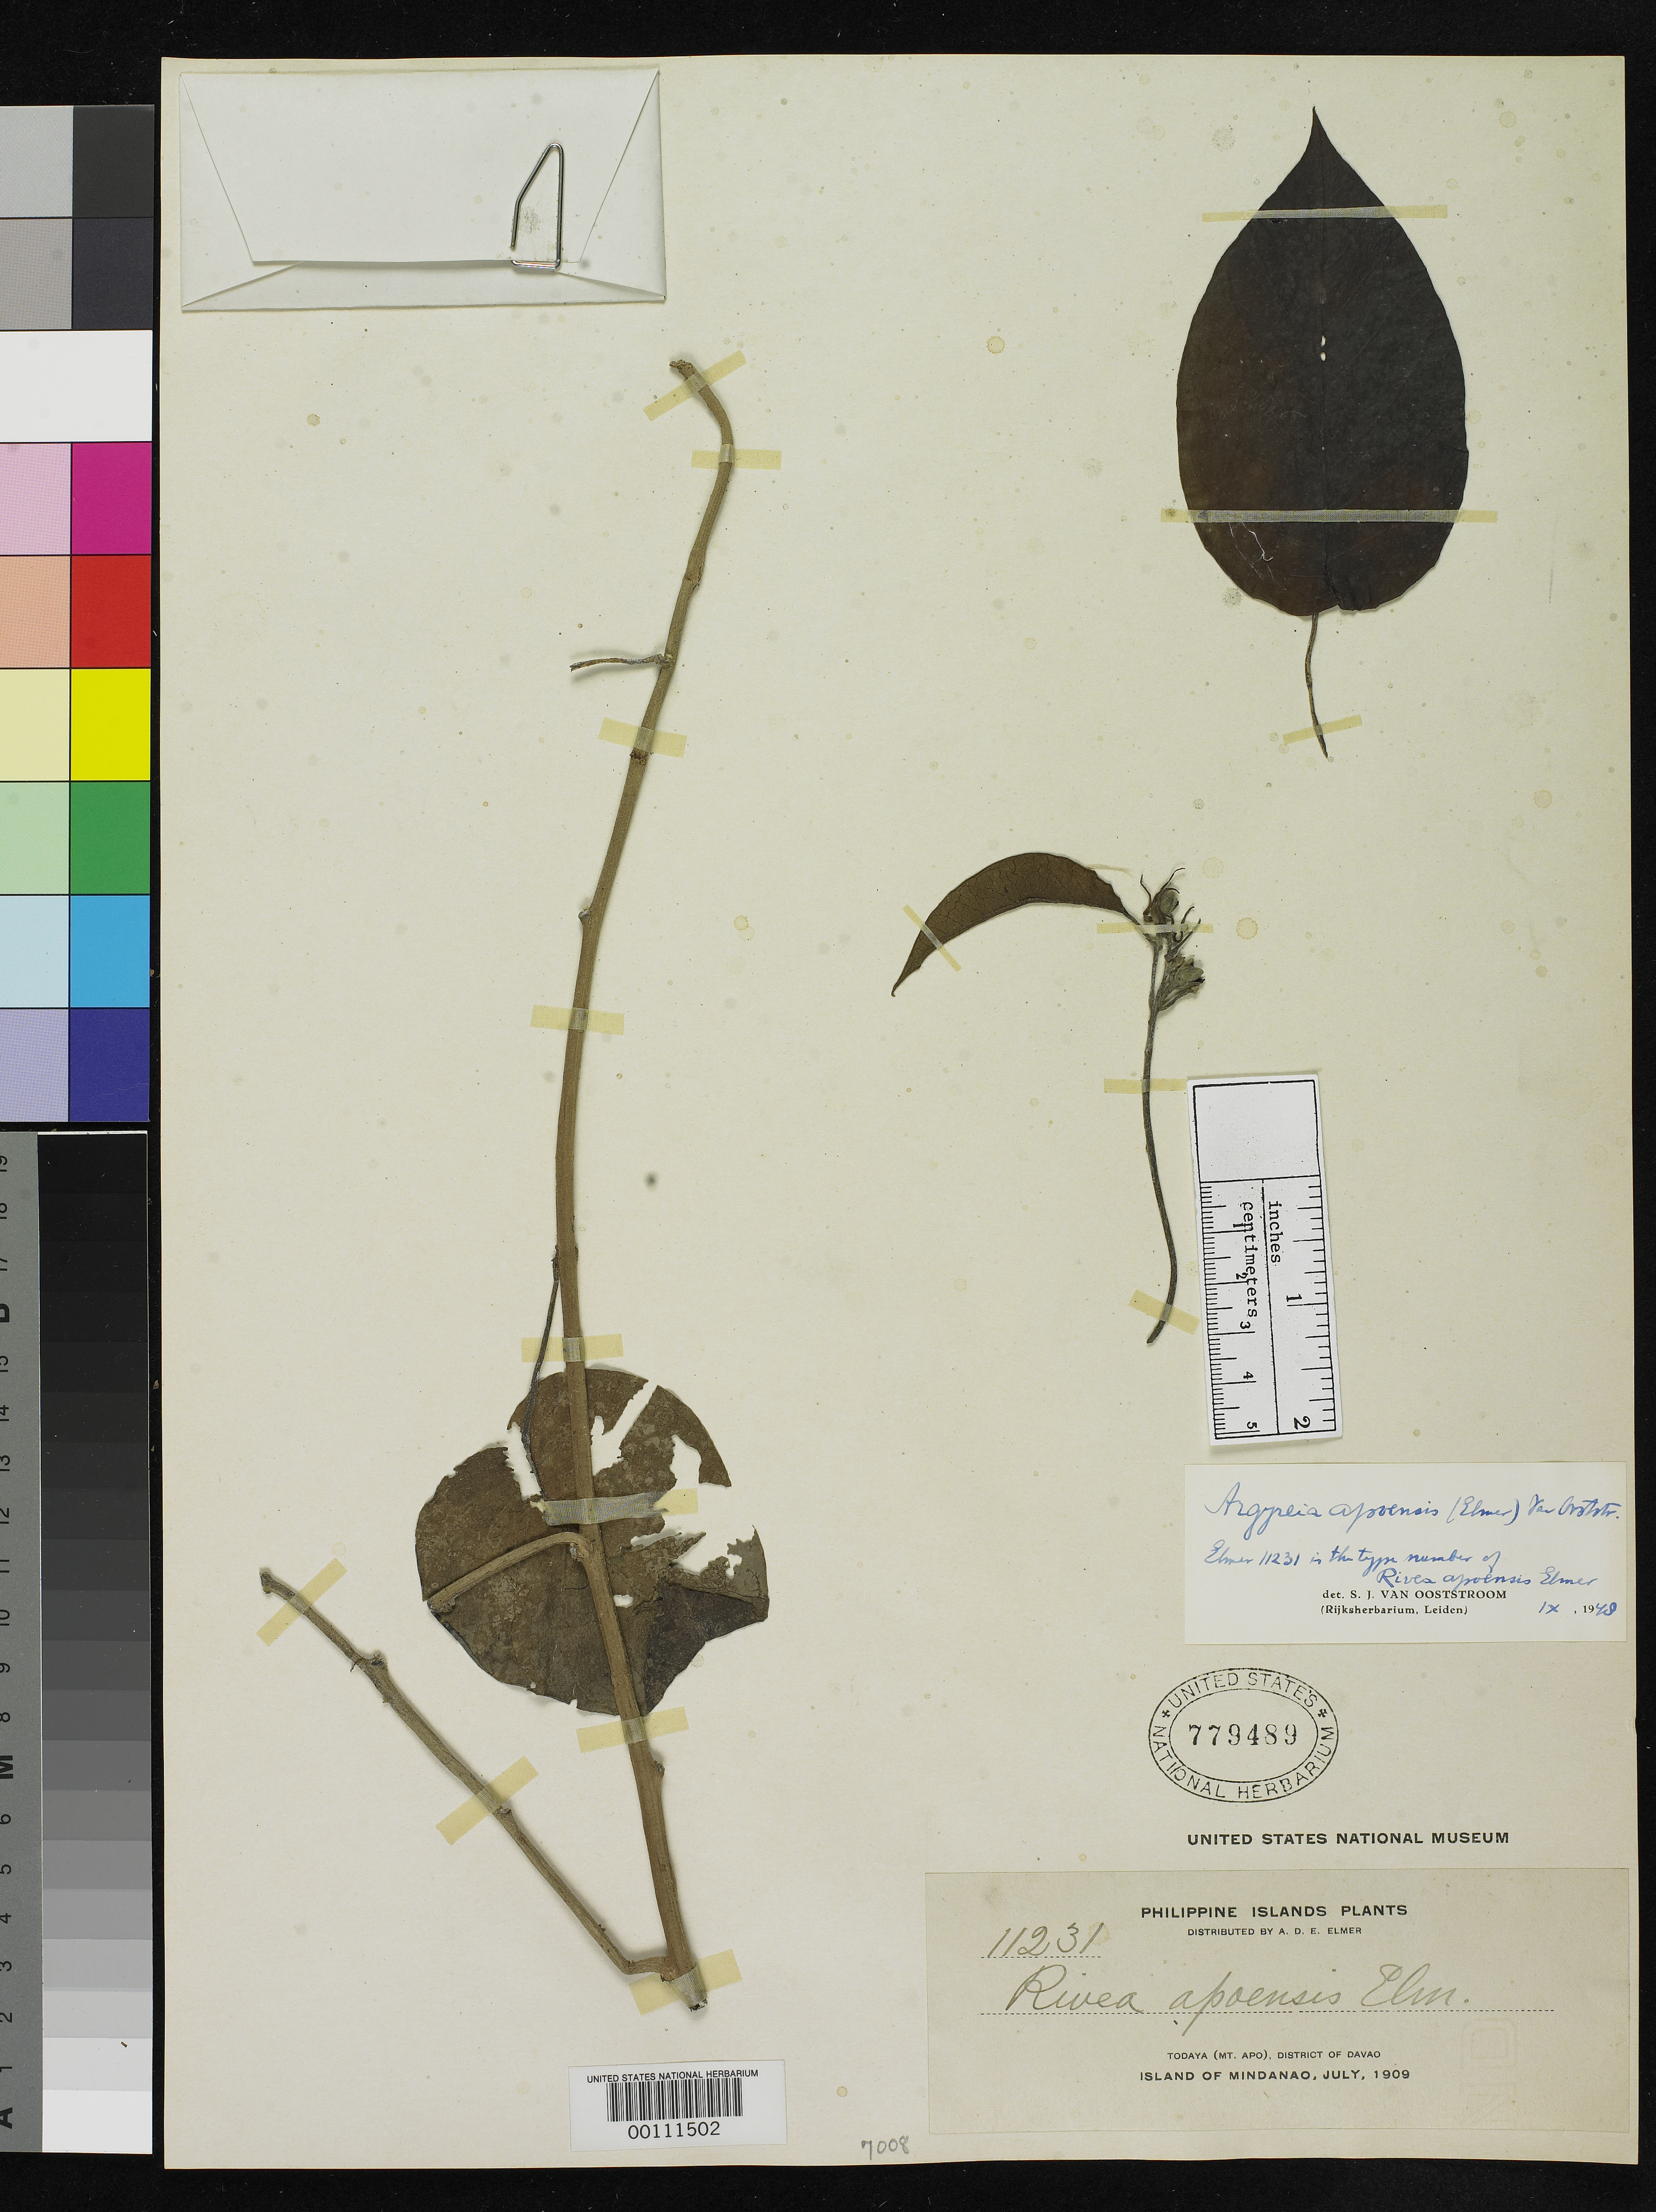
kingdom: Plantae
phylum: Tracheophyta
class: Magnoliopsida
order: Solanales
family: Convolvulaceae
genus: Rivea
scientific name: Rivea apoensis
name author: Elmer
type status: Isotype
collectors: A. D. E. Elmer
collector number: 11231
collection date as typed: Jul 1909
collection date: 1909-07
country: Philippines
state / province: Davao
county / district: Davao del Sur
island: Mindanao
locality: Todayo, Mt. Apo.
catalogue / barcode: US 779489